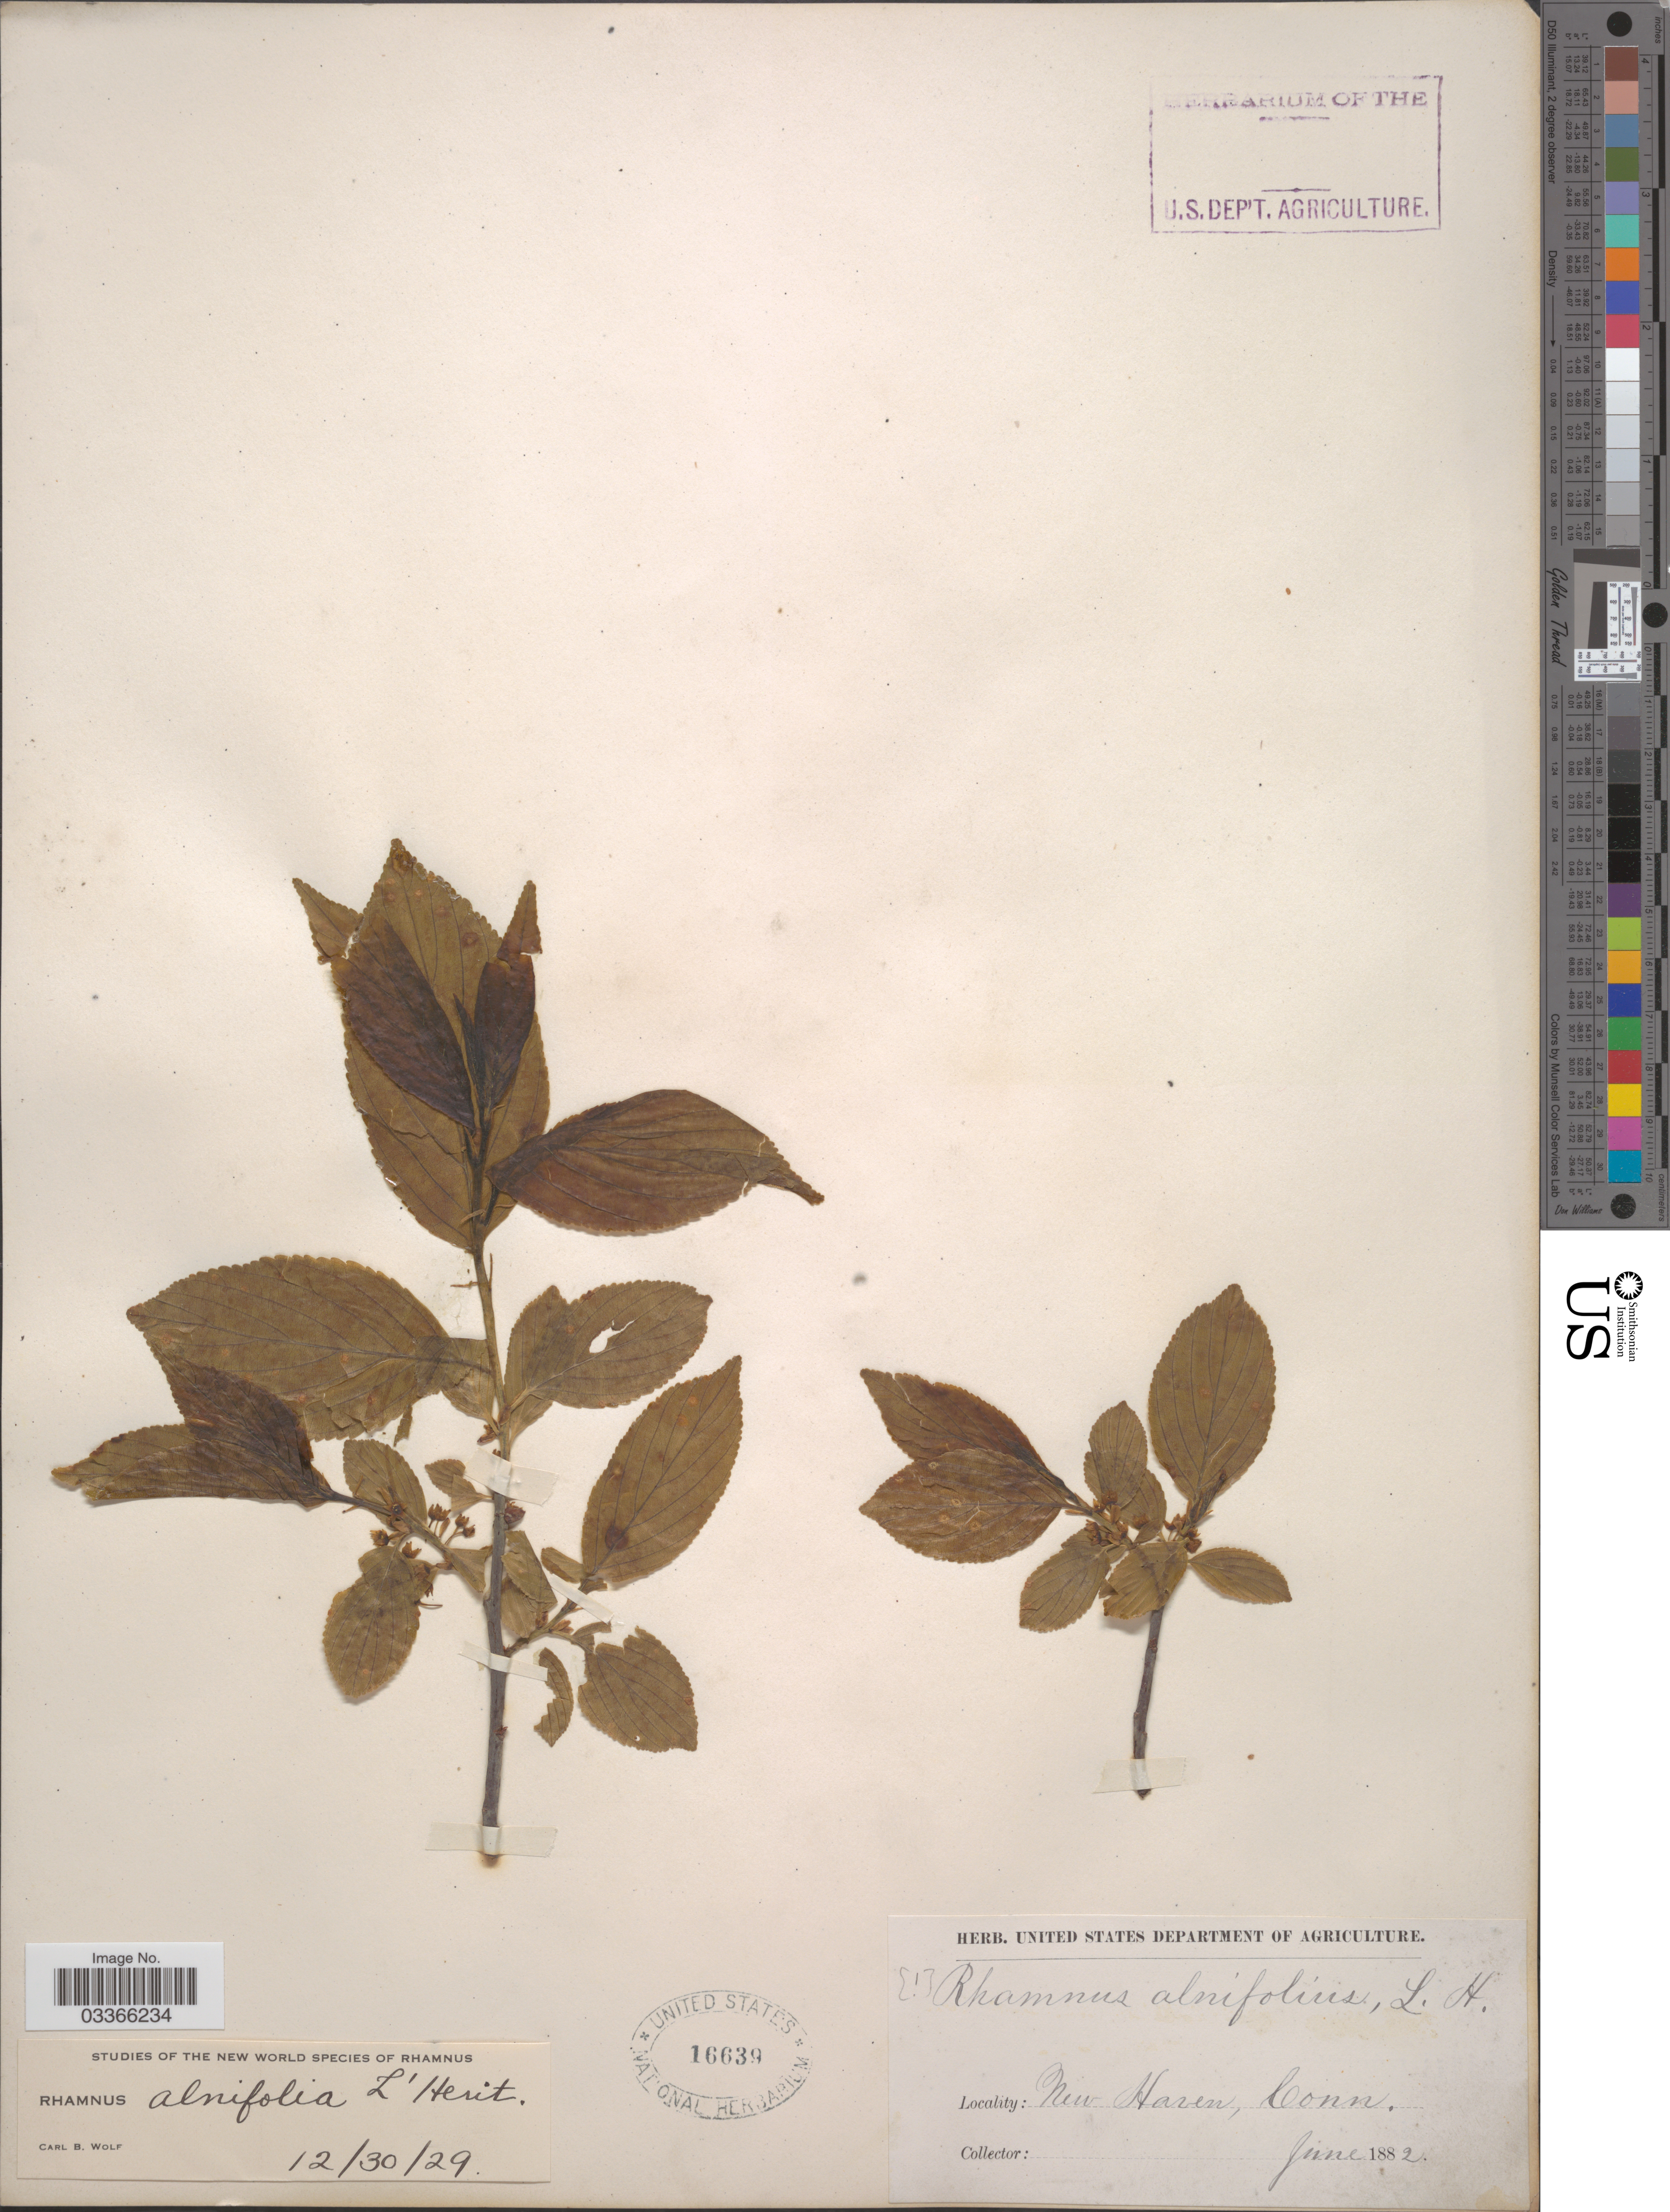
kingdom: Plantae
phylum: Tracheophyta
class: Magnoliopsida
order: Rosales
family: Rhamnaceae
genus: Rhamnus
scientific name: Rhamnus alnifolia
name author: L'Hér.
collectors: ex herb. U. S. Department of Agriculture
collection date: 1882-06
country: United States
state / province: Connecticut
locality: New Haven.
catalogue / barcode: US 16639